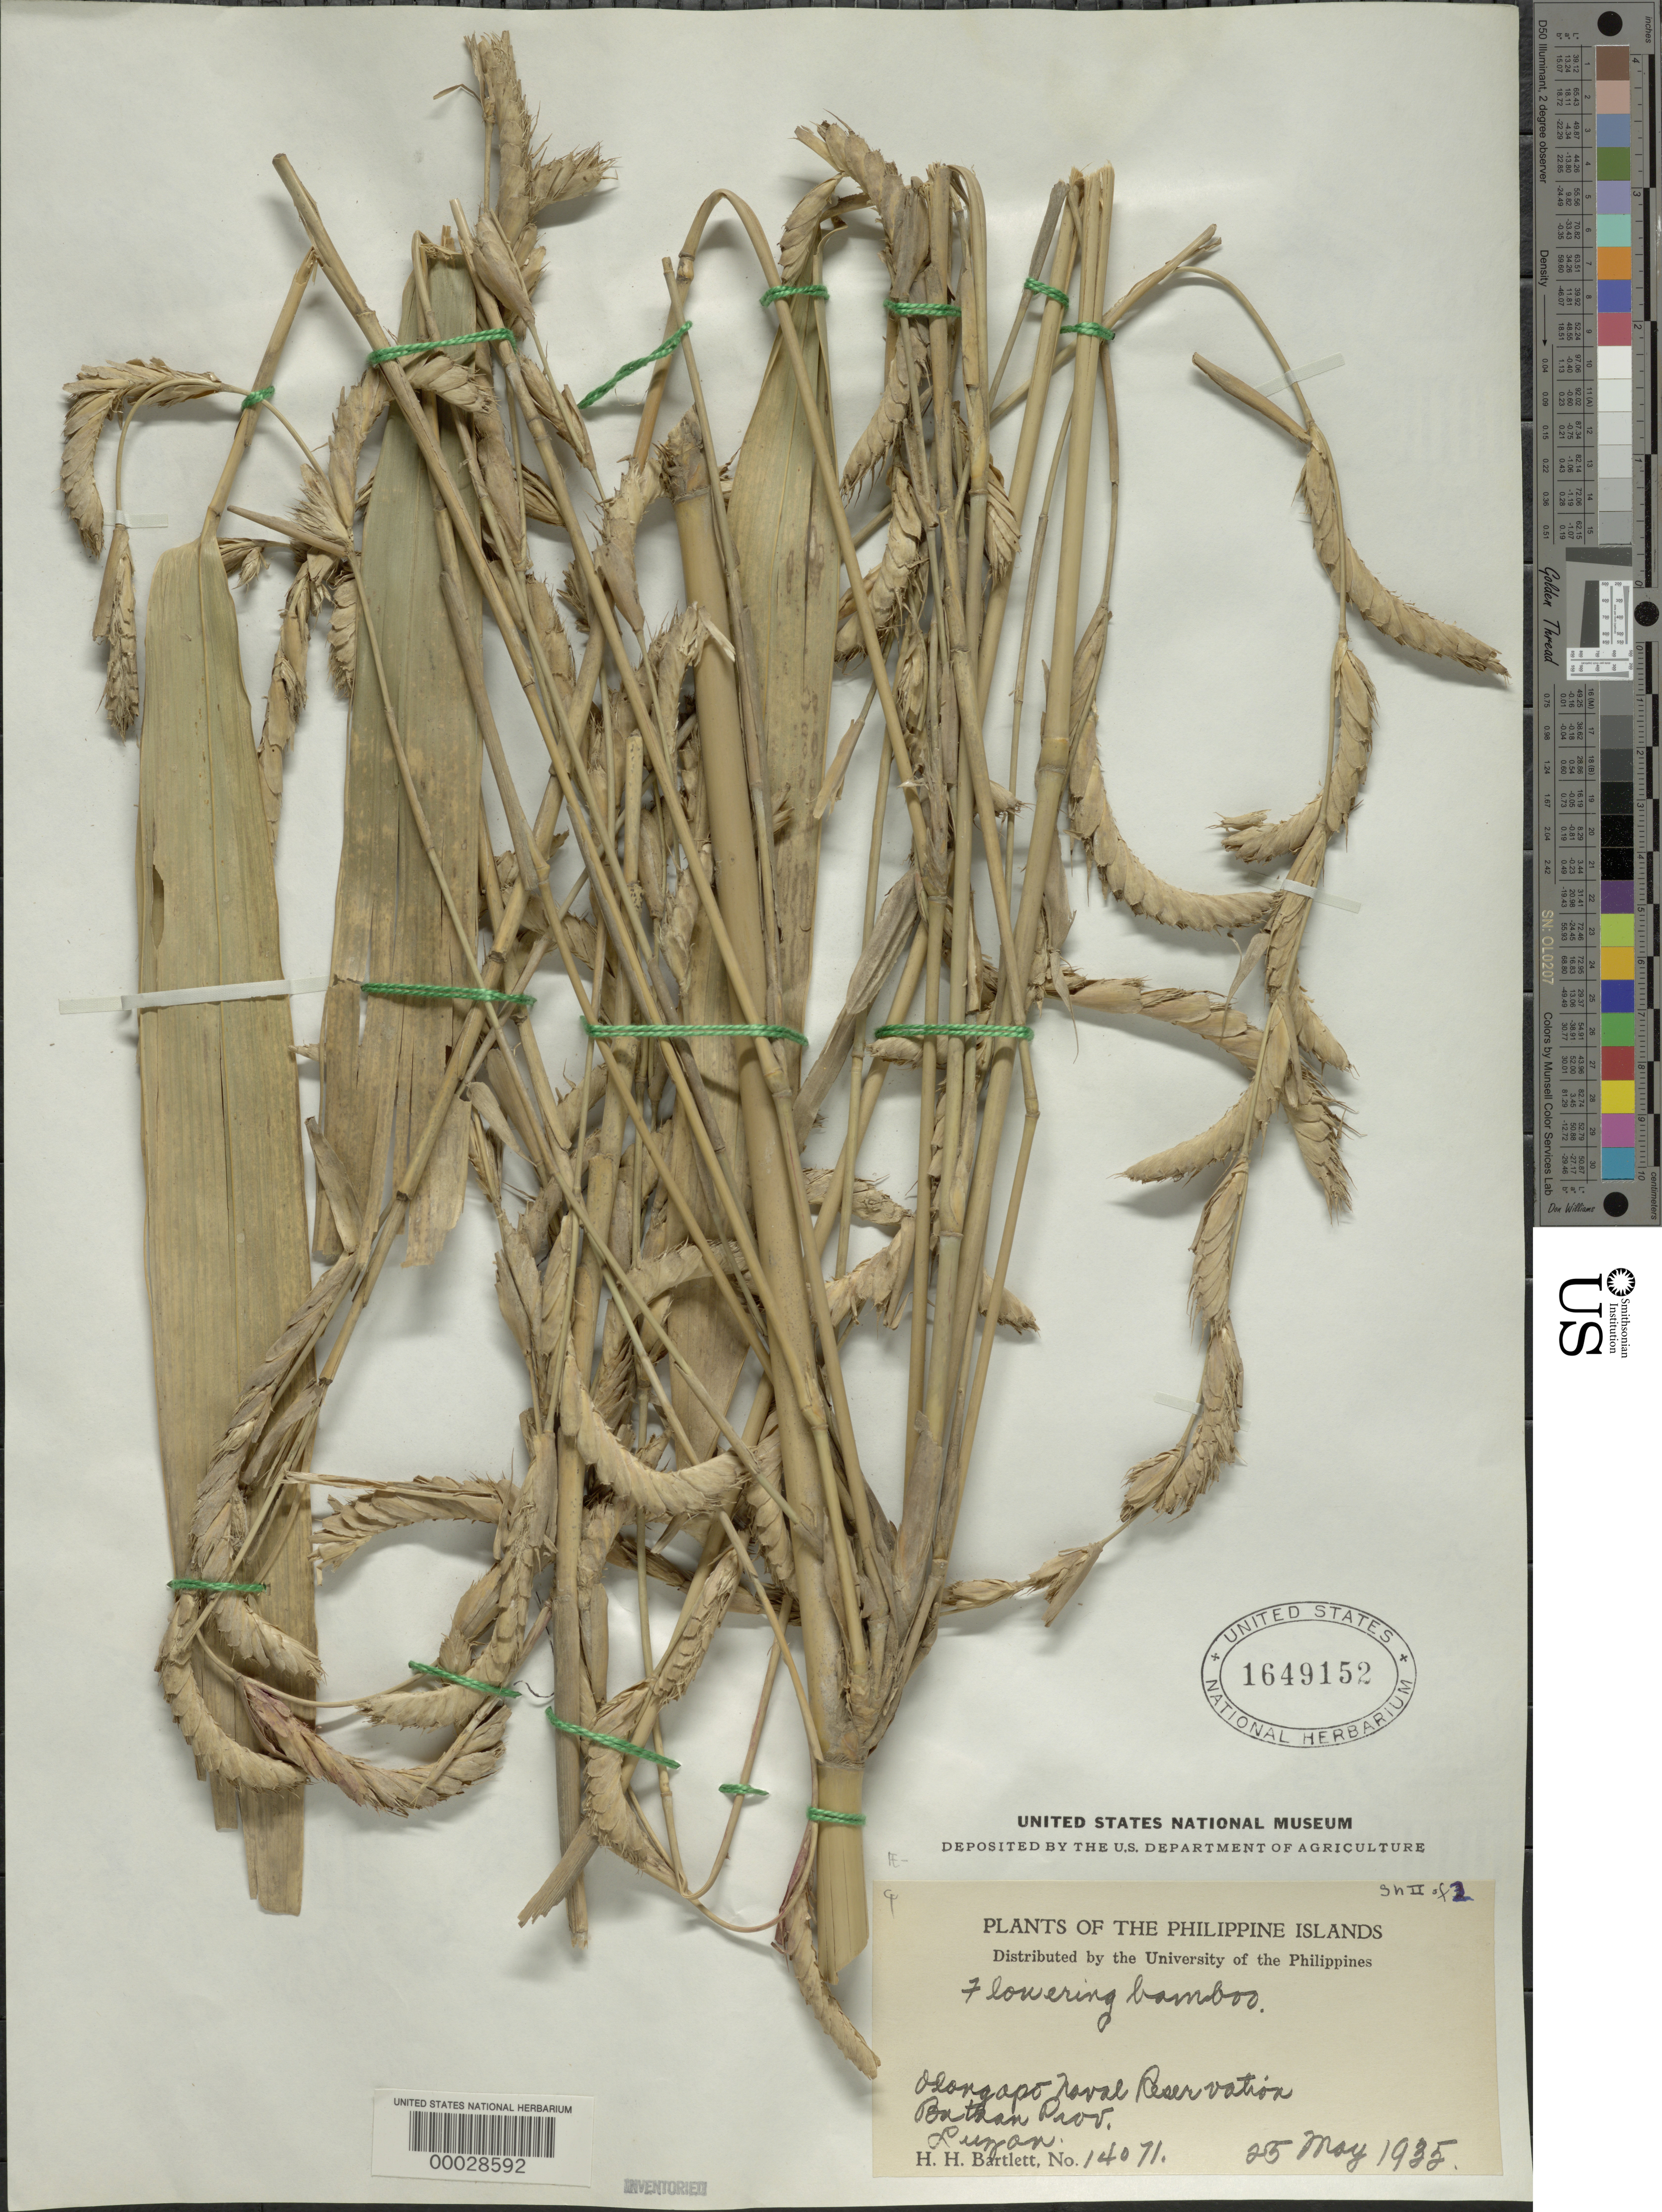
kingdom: Plantae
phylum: Tracheophyta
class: Liliopsida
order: Poales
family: Poaceae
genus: Melocanna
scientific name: Melocanna sp.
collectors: H. H. Bartlett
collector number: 14071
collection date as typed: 25 May 1935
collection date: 1935-05-25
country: Philippines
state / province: Central Luzon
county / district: Zambales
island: Luzon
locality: Olongapo naval reservation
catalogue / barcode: US 1649152